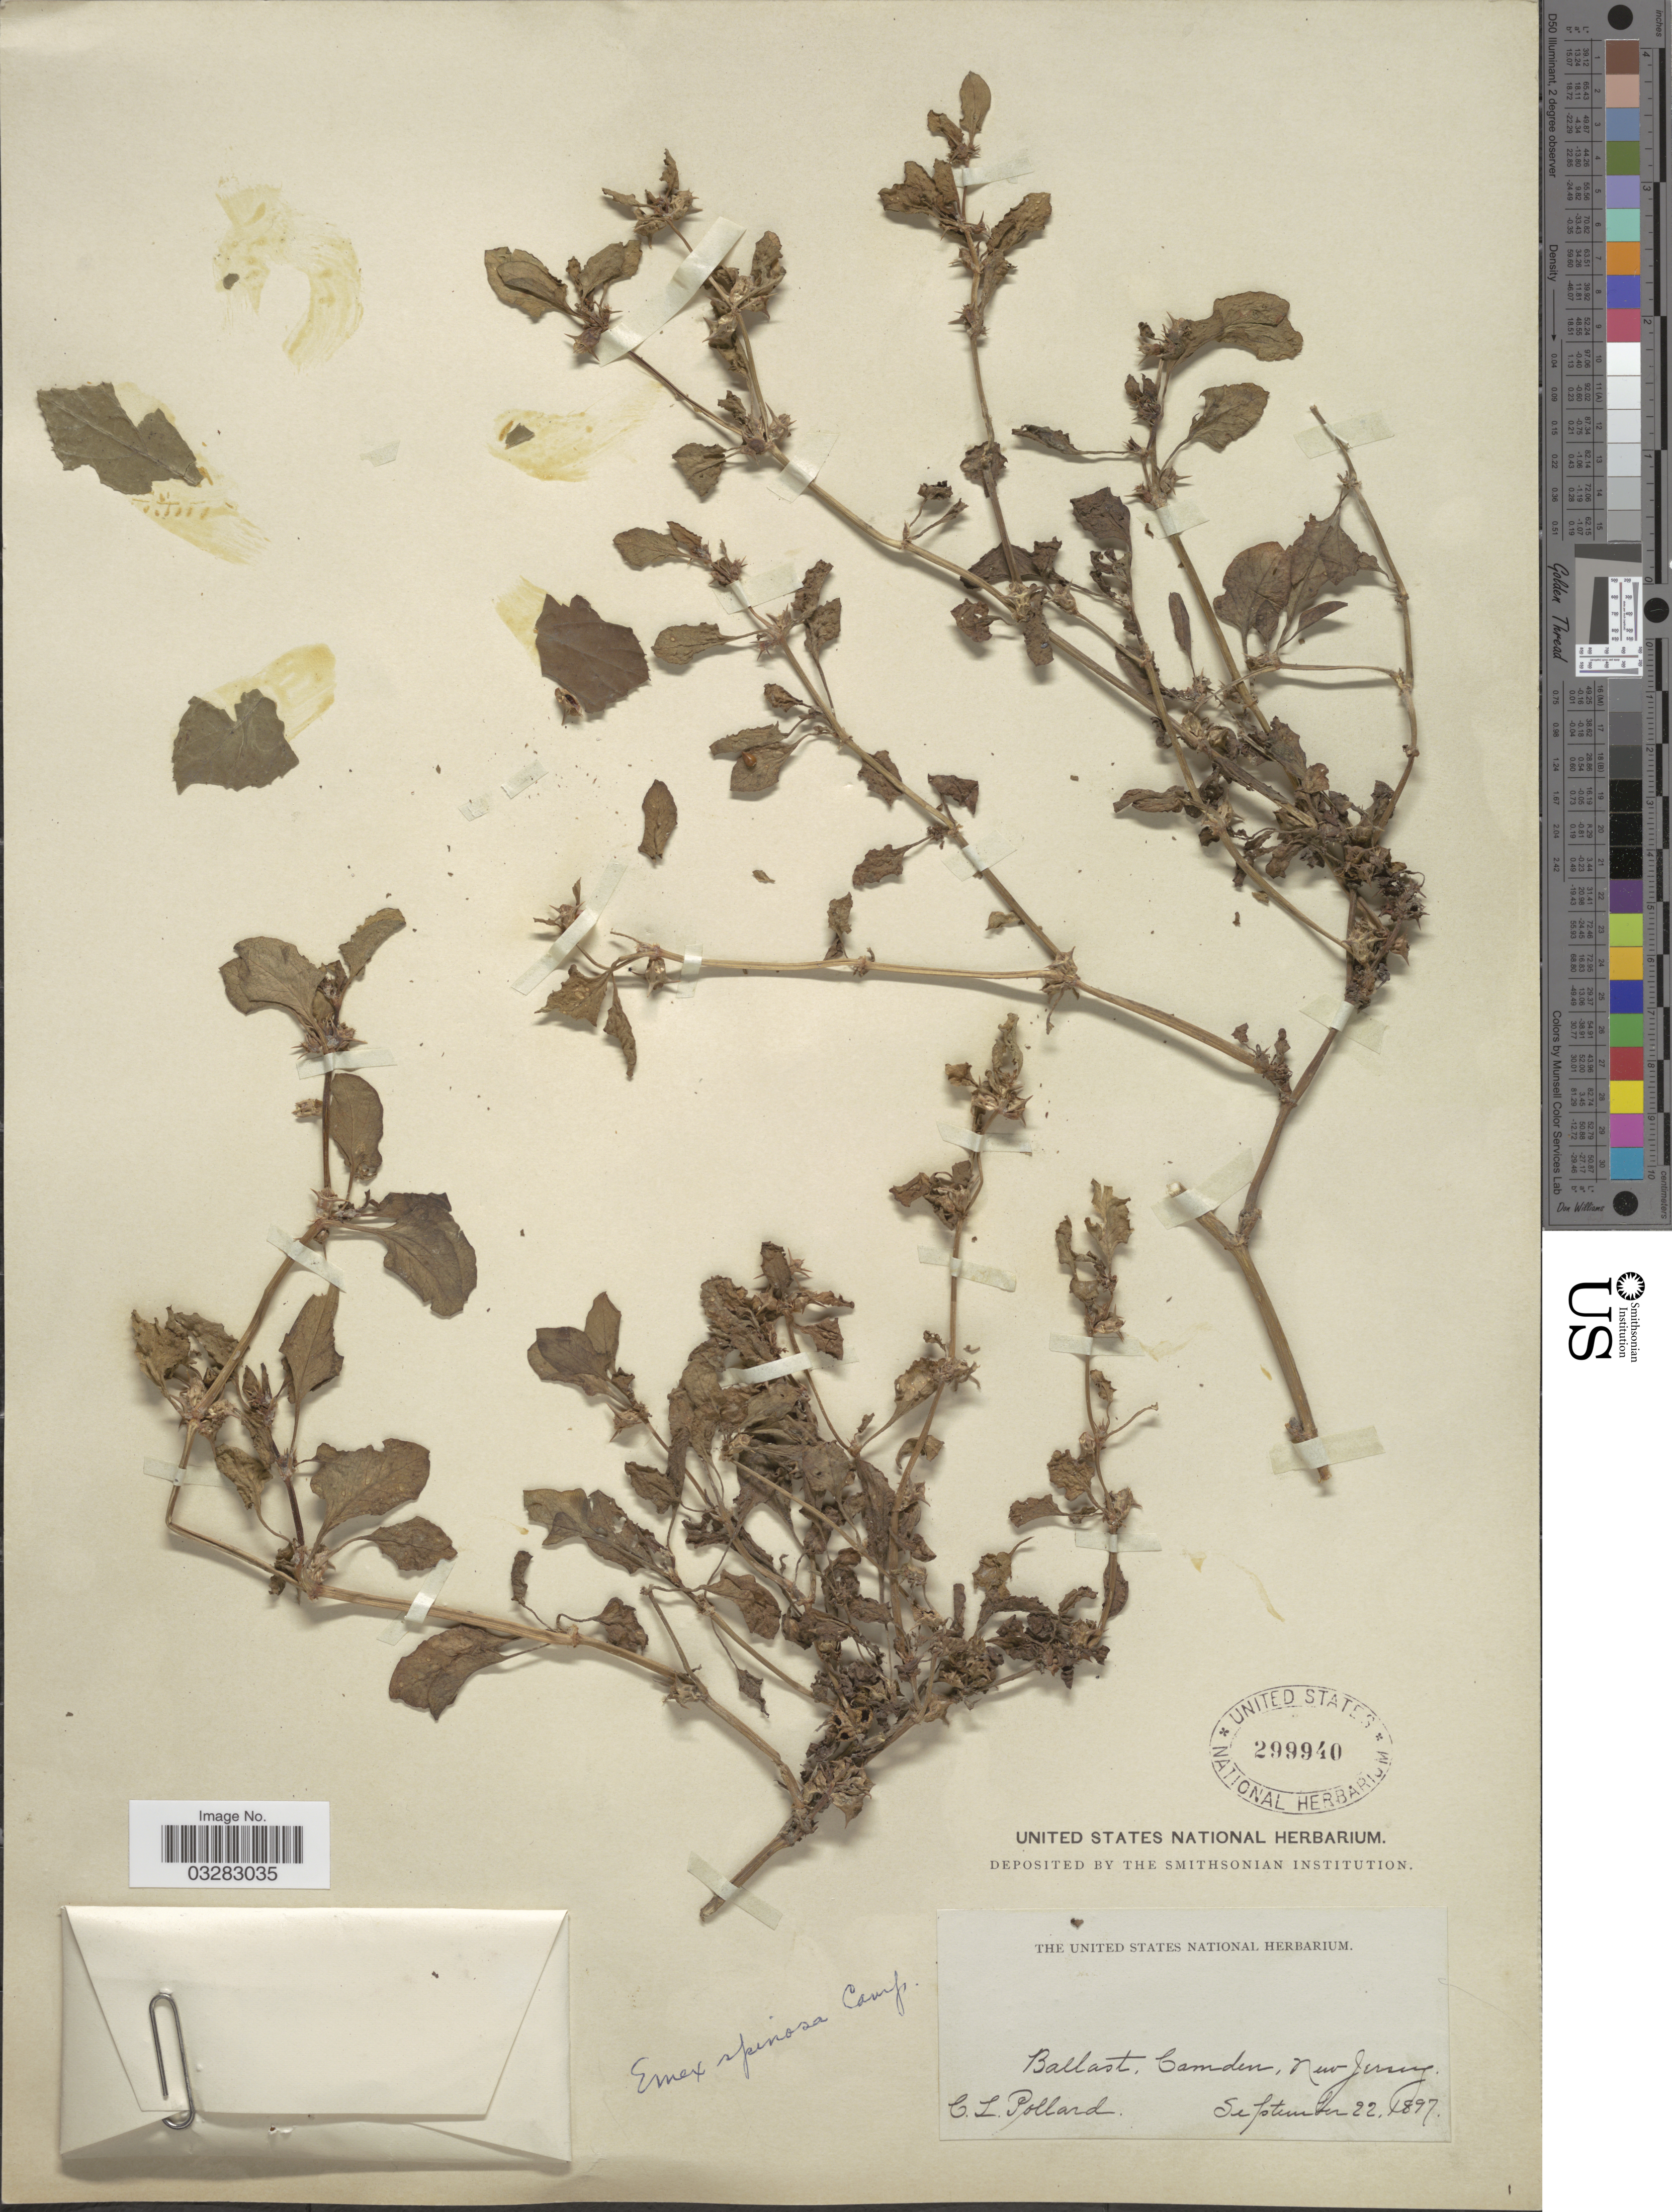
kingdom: Plantae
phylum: Tracheophyta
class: Magnoliopsida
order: Caryophyllales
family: Polygonaceae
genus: Rumex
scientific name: Rumex hypogaeus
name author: T.M. Schust. & Reveal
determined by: Strong, Mark T., (BOT), Smithsonian Institution - National Museum of Natural History (UNITED STATES)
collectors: C. L. Pollard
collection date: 1897-09-22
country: United States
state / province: New Jersey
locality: Ballast, Camden.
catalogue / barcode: US 299940